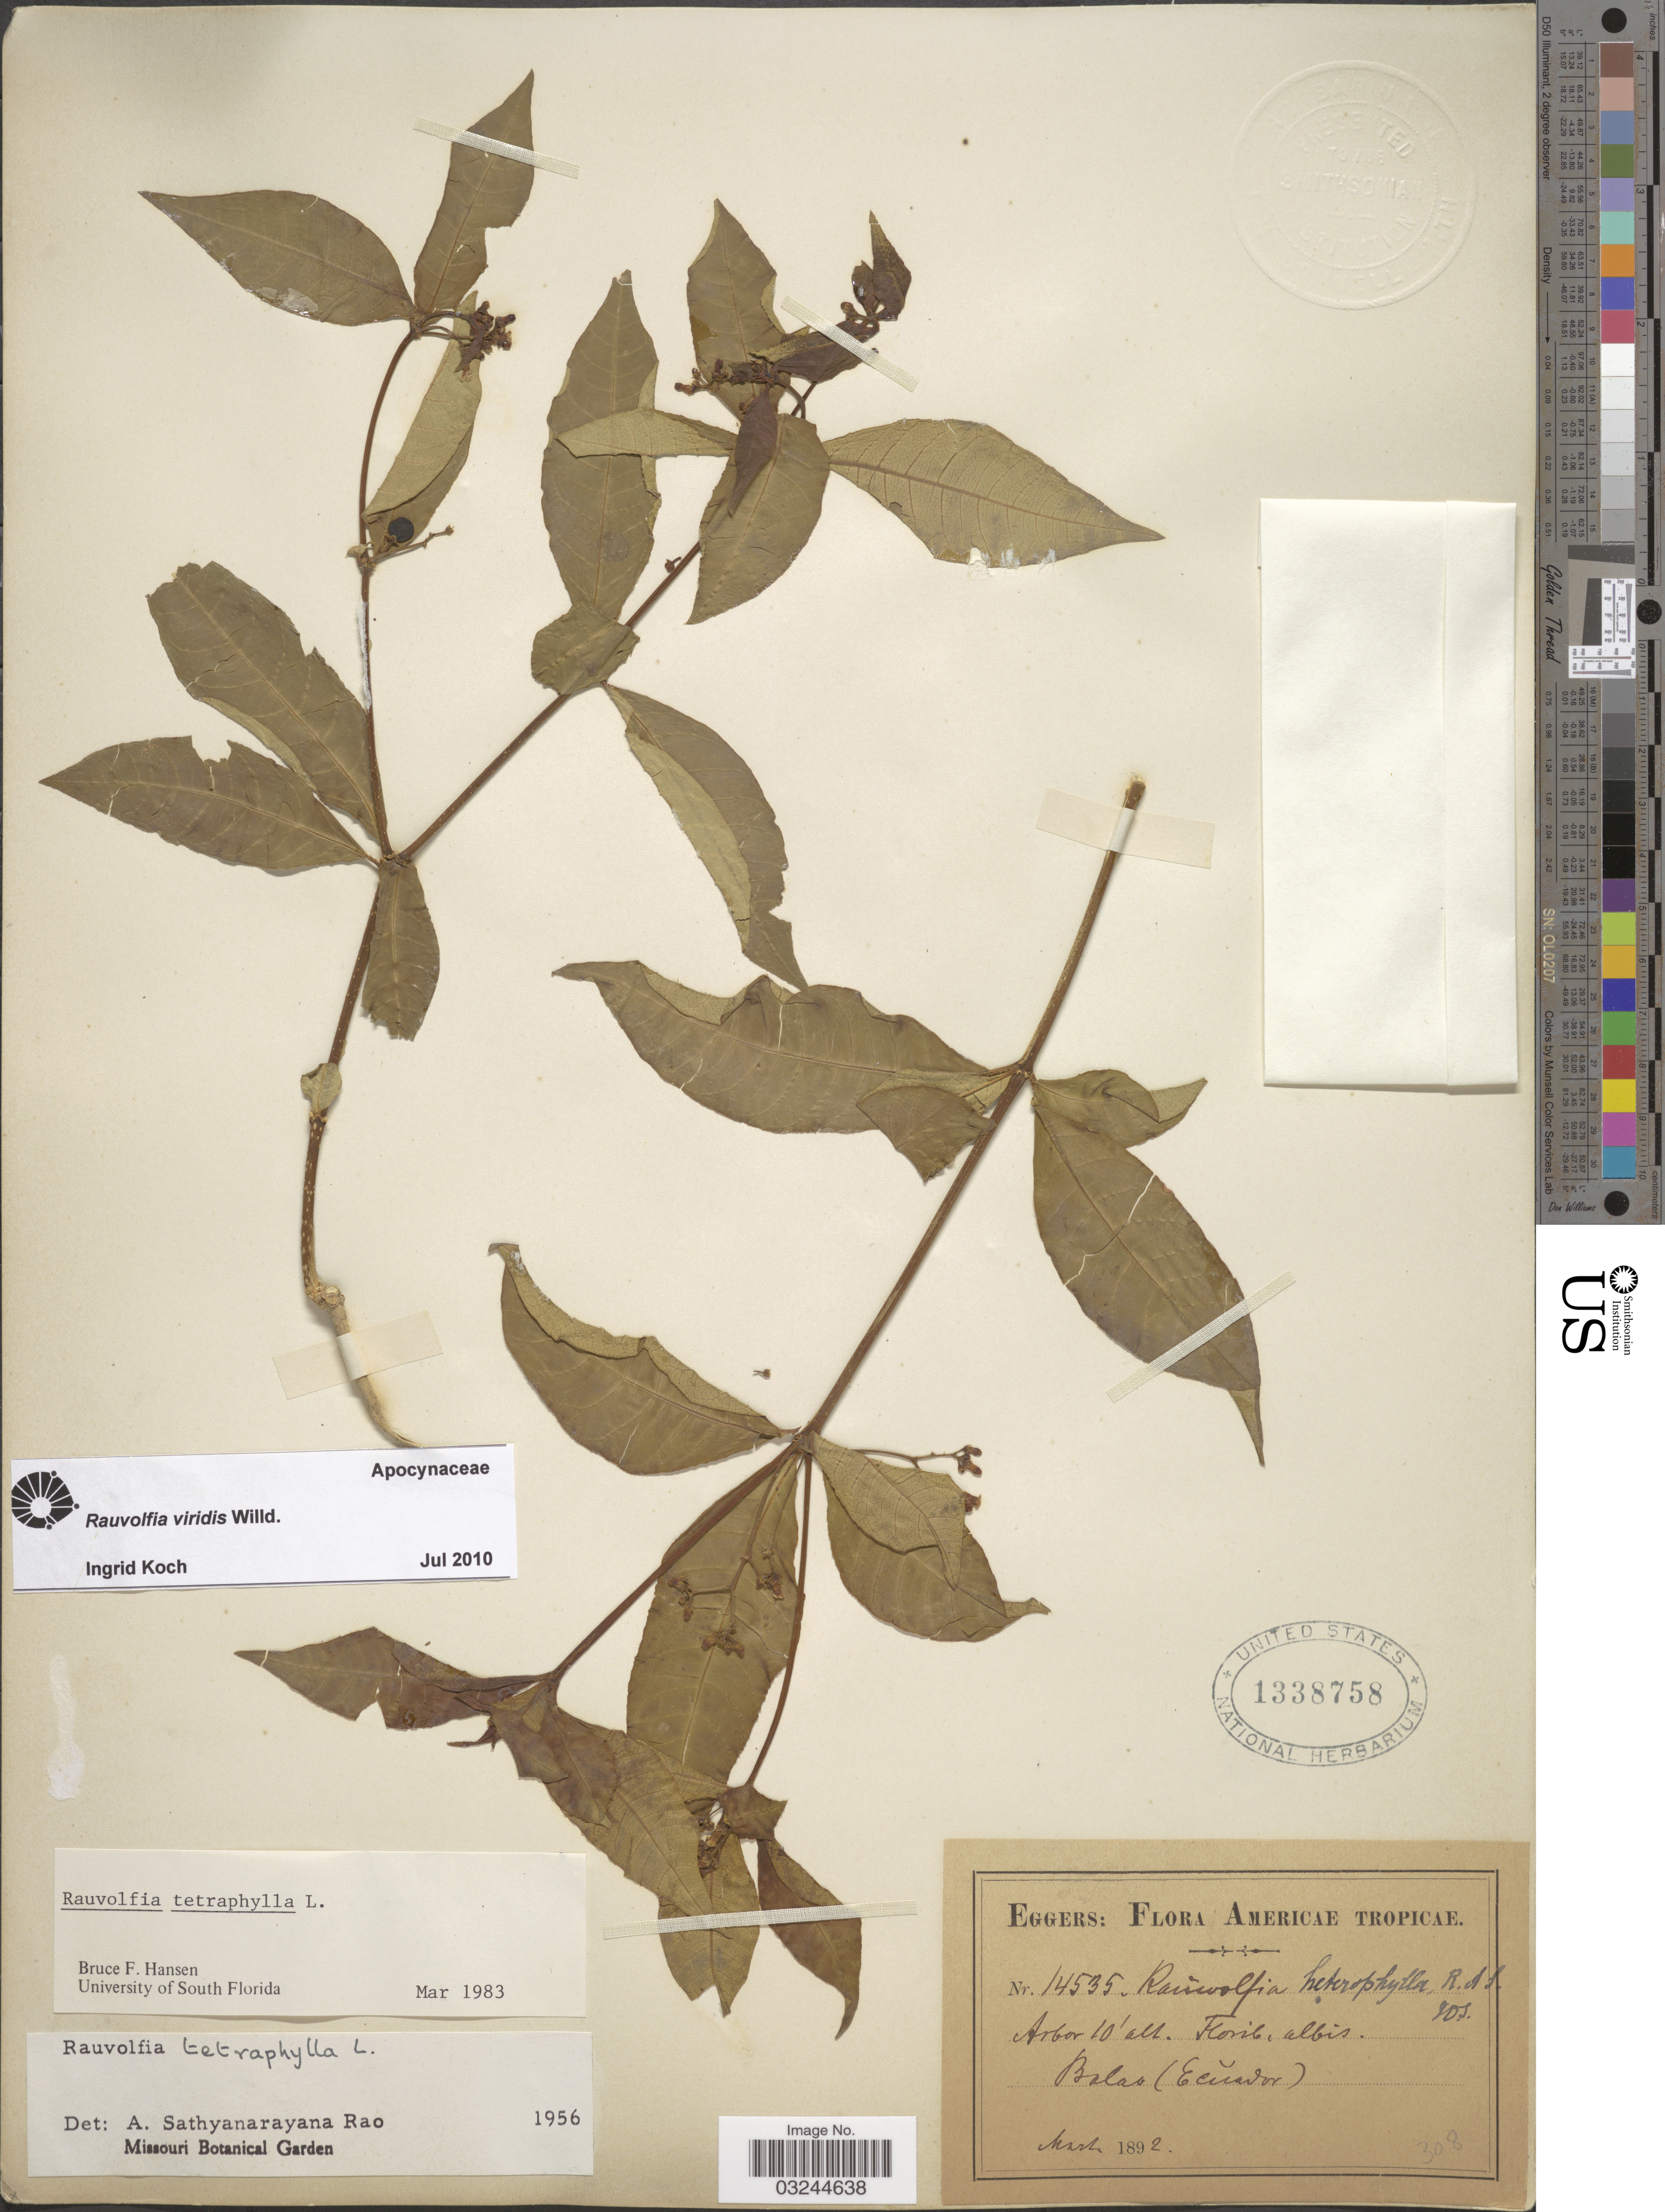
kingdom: Plantae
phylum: Tracheophyta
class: Magnoliopsida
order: Gentianales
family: Apocynaceae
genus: Rauvolfia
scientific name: Rauvolfia viridis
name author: Willd. ex Roem. & Schult.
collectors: -. Eggers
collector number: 14535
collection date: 1892-03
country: Ecuador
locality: Americae Tropicae. Balao.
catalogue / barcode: US 1338758